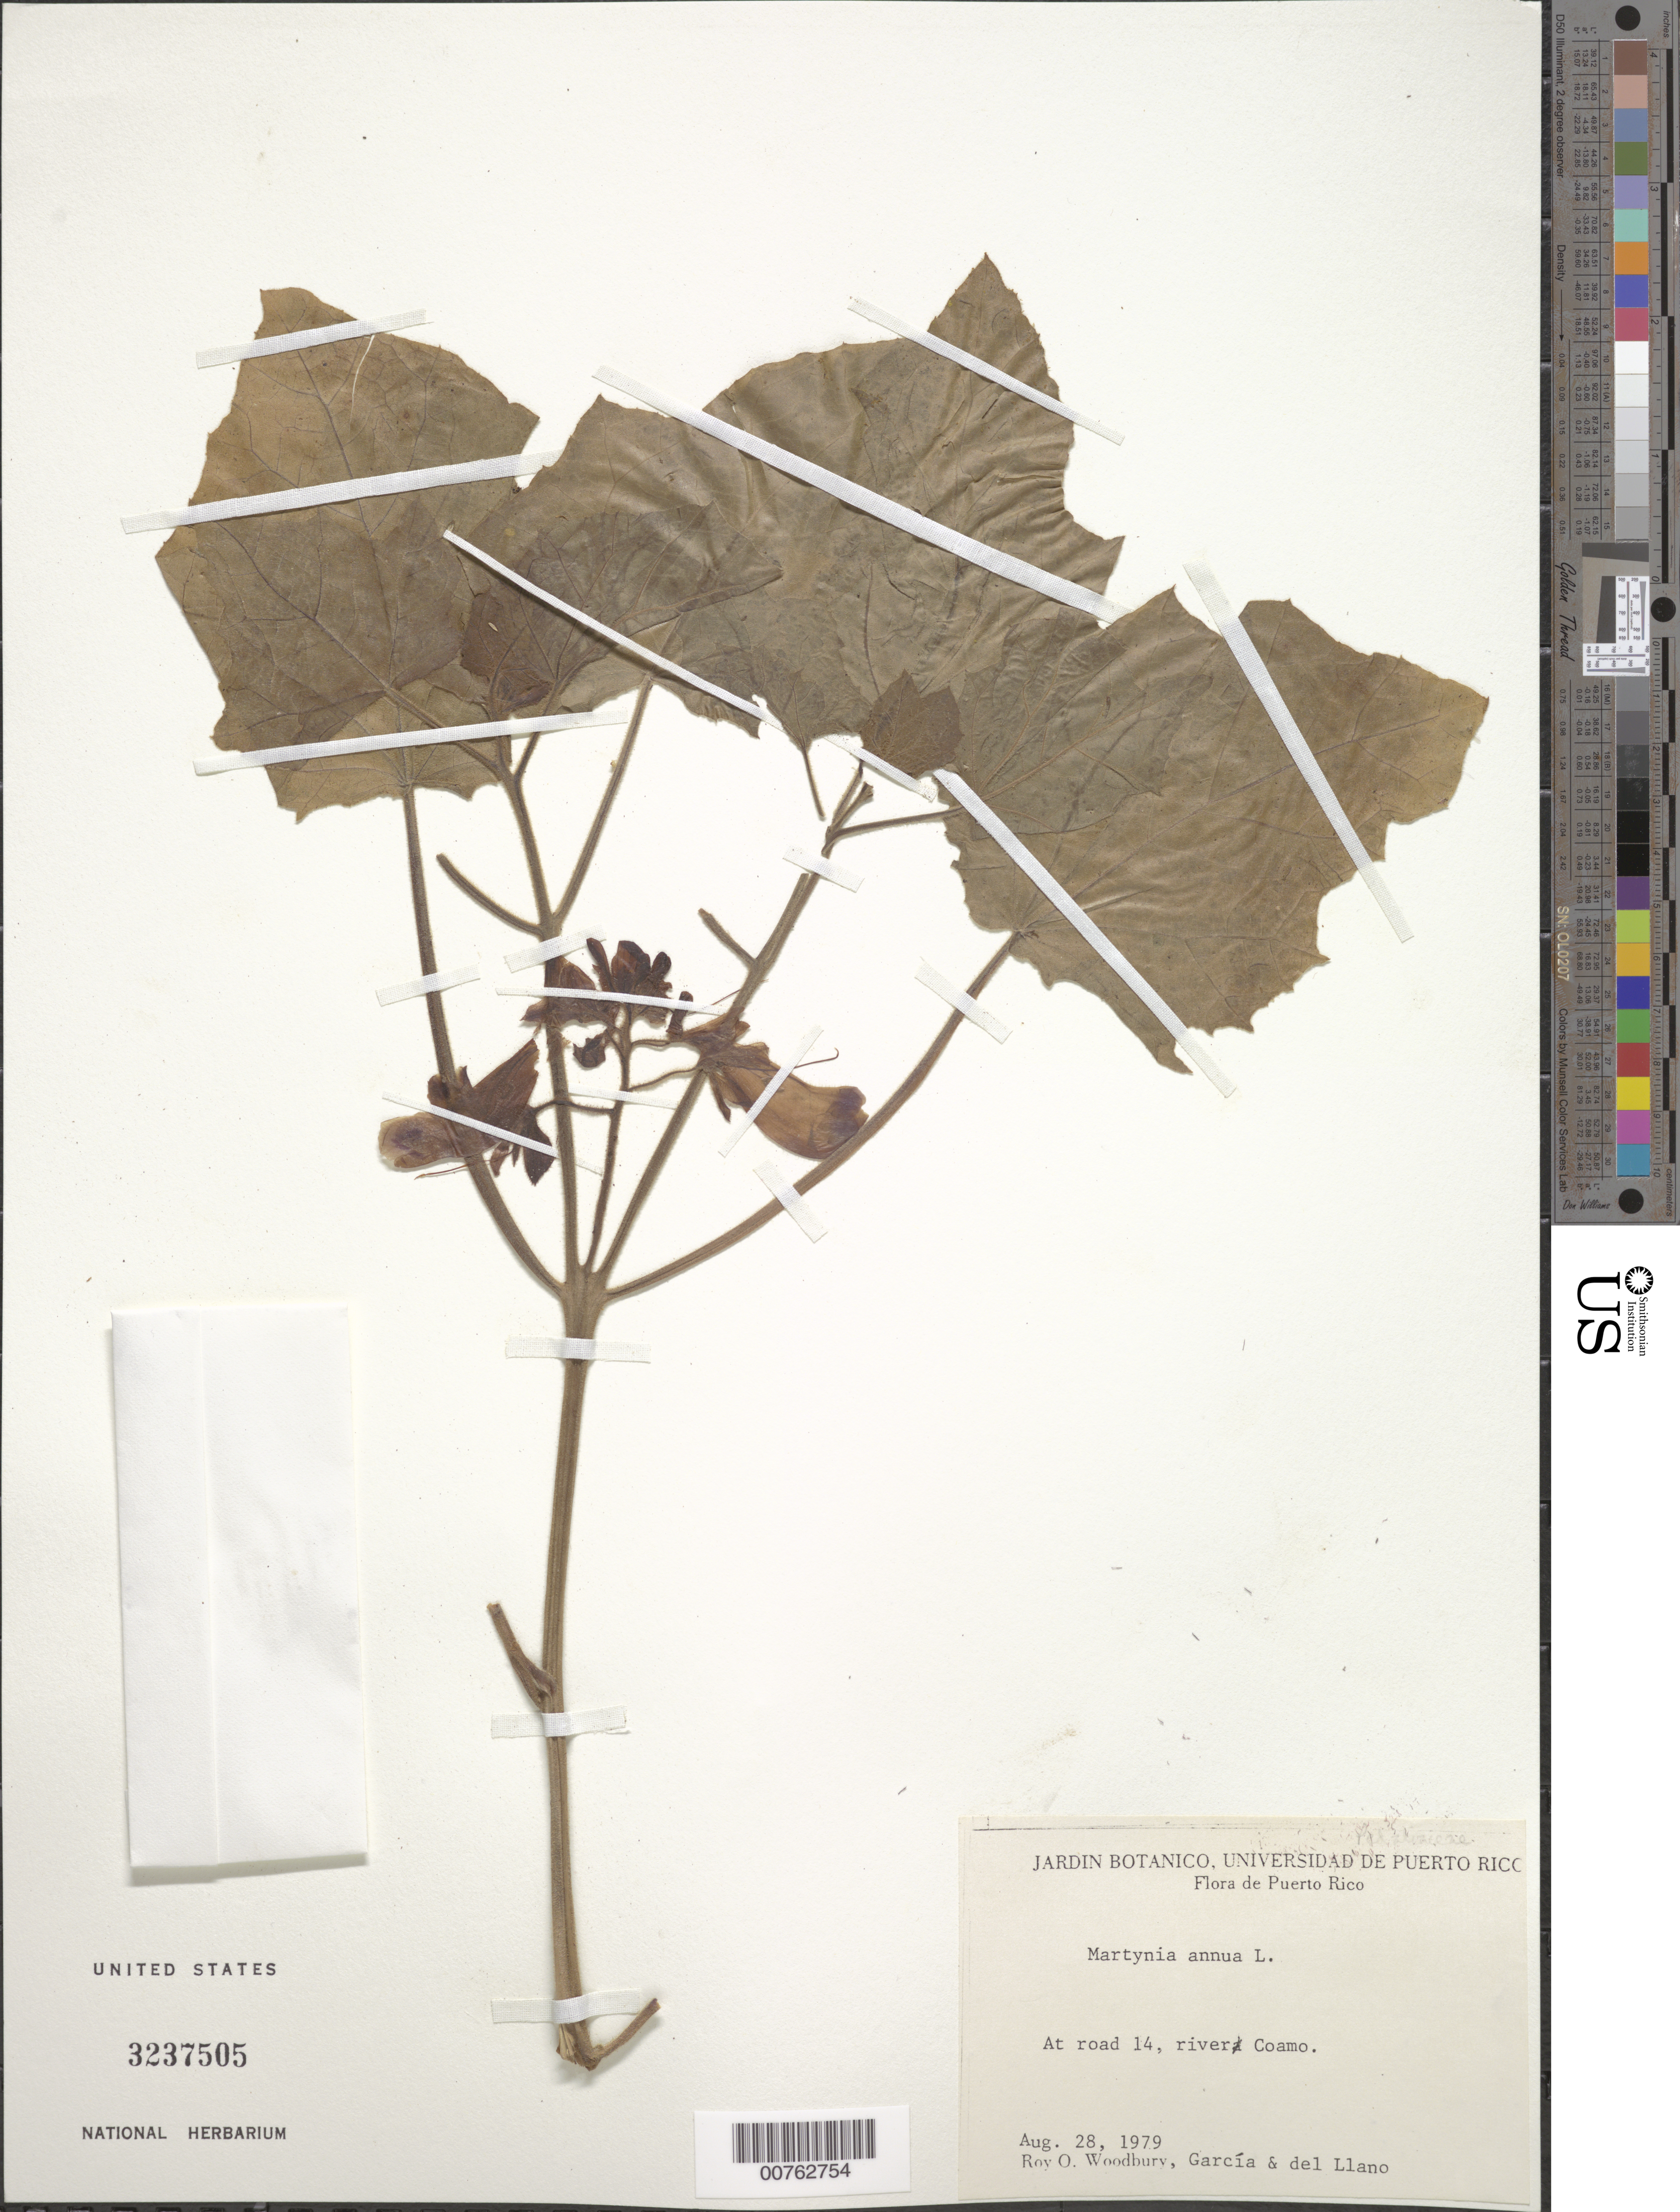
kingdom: Plantae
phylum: Tracheophyta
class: Magnoliopsida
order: Lamiales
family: Martyniaceae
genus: Martynia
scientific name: Martynia annua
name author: L.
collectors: R. O. Woodbury, H. Garcia & del Llano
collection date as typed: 28 Aug 1979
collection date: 1979-08-28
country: Puerto Rico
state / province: Coamo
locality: At road 14, river Coamo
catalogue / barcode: US 3237505